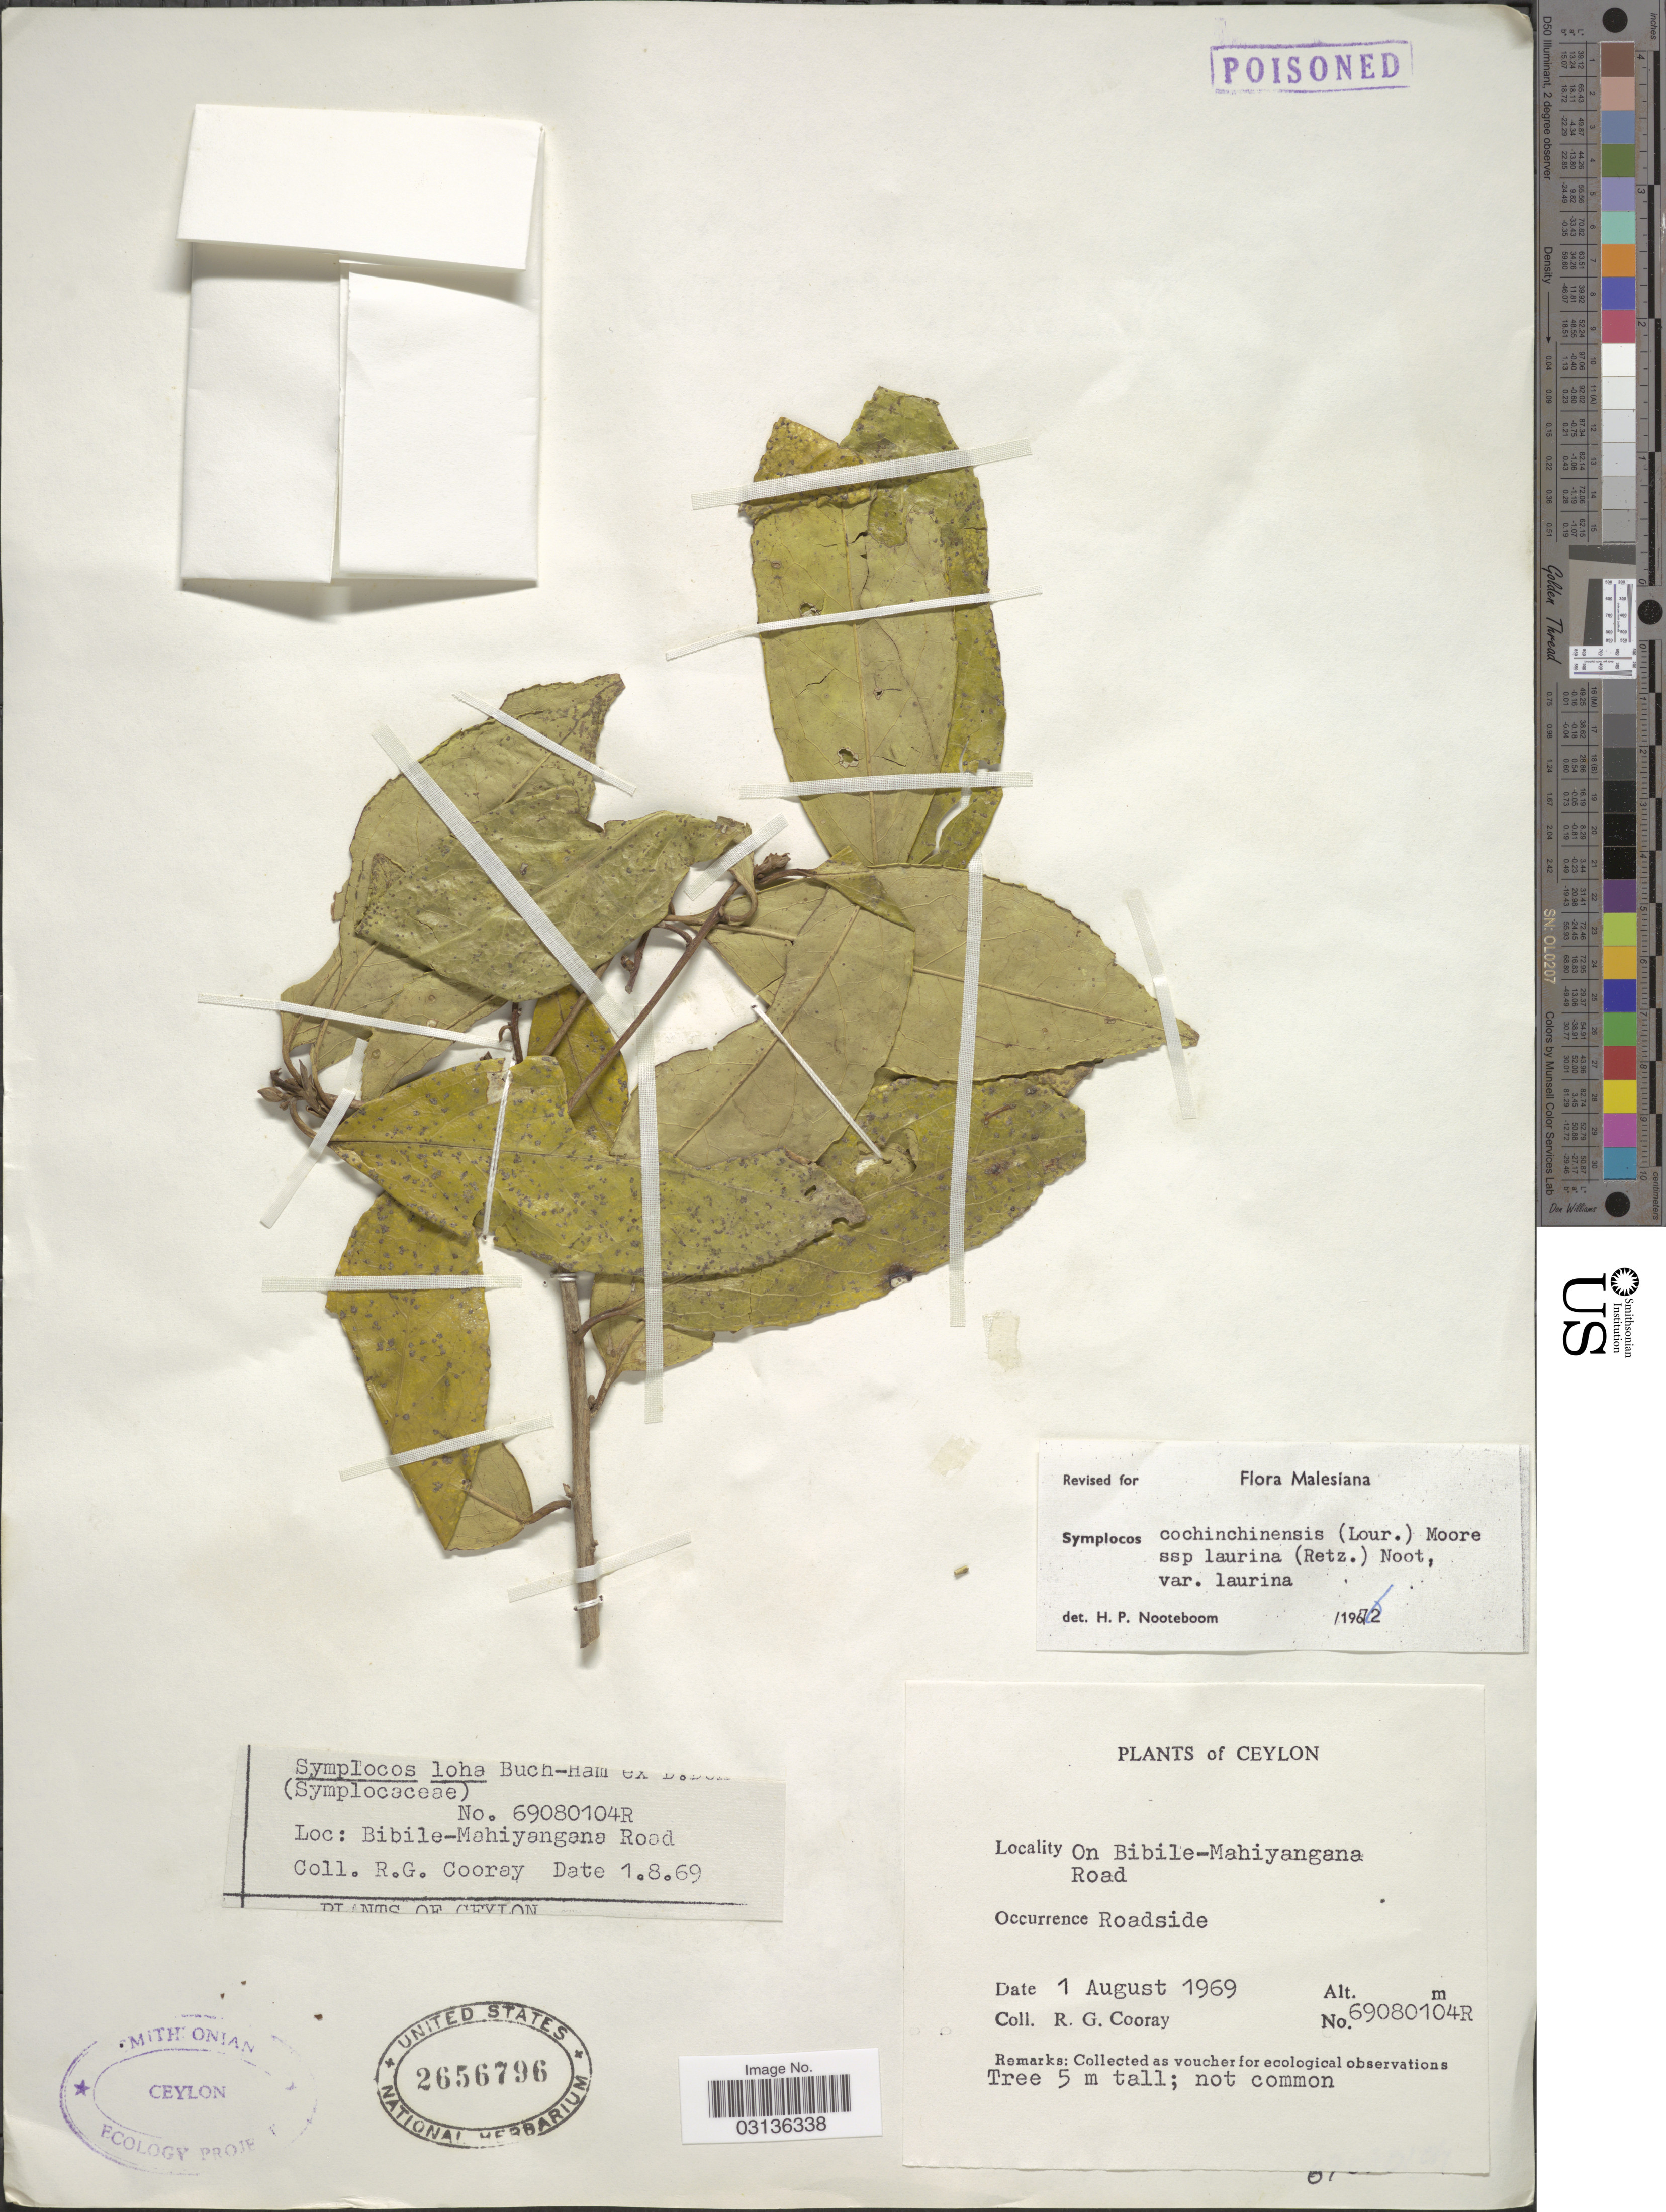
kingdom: Plantae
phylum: Tracheophyta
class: Magnoliopsida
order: Ericales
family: Symplocaceae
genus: Symplocos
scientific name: Symplocos cochinchinensis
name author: (Lour.) S. Moore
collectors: R. Coorya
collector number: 69080104R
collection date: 1969-08-01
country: Sri Lanka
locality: Ceylon. On Bibile-Mahiyangana Road.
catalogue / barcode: US 2656796